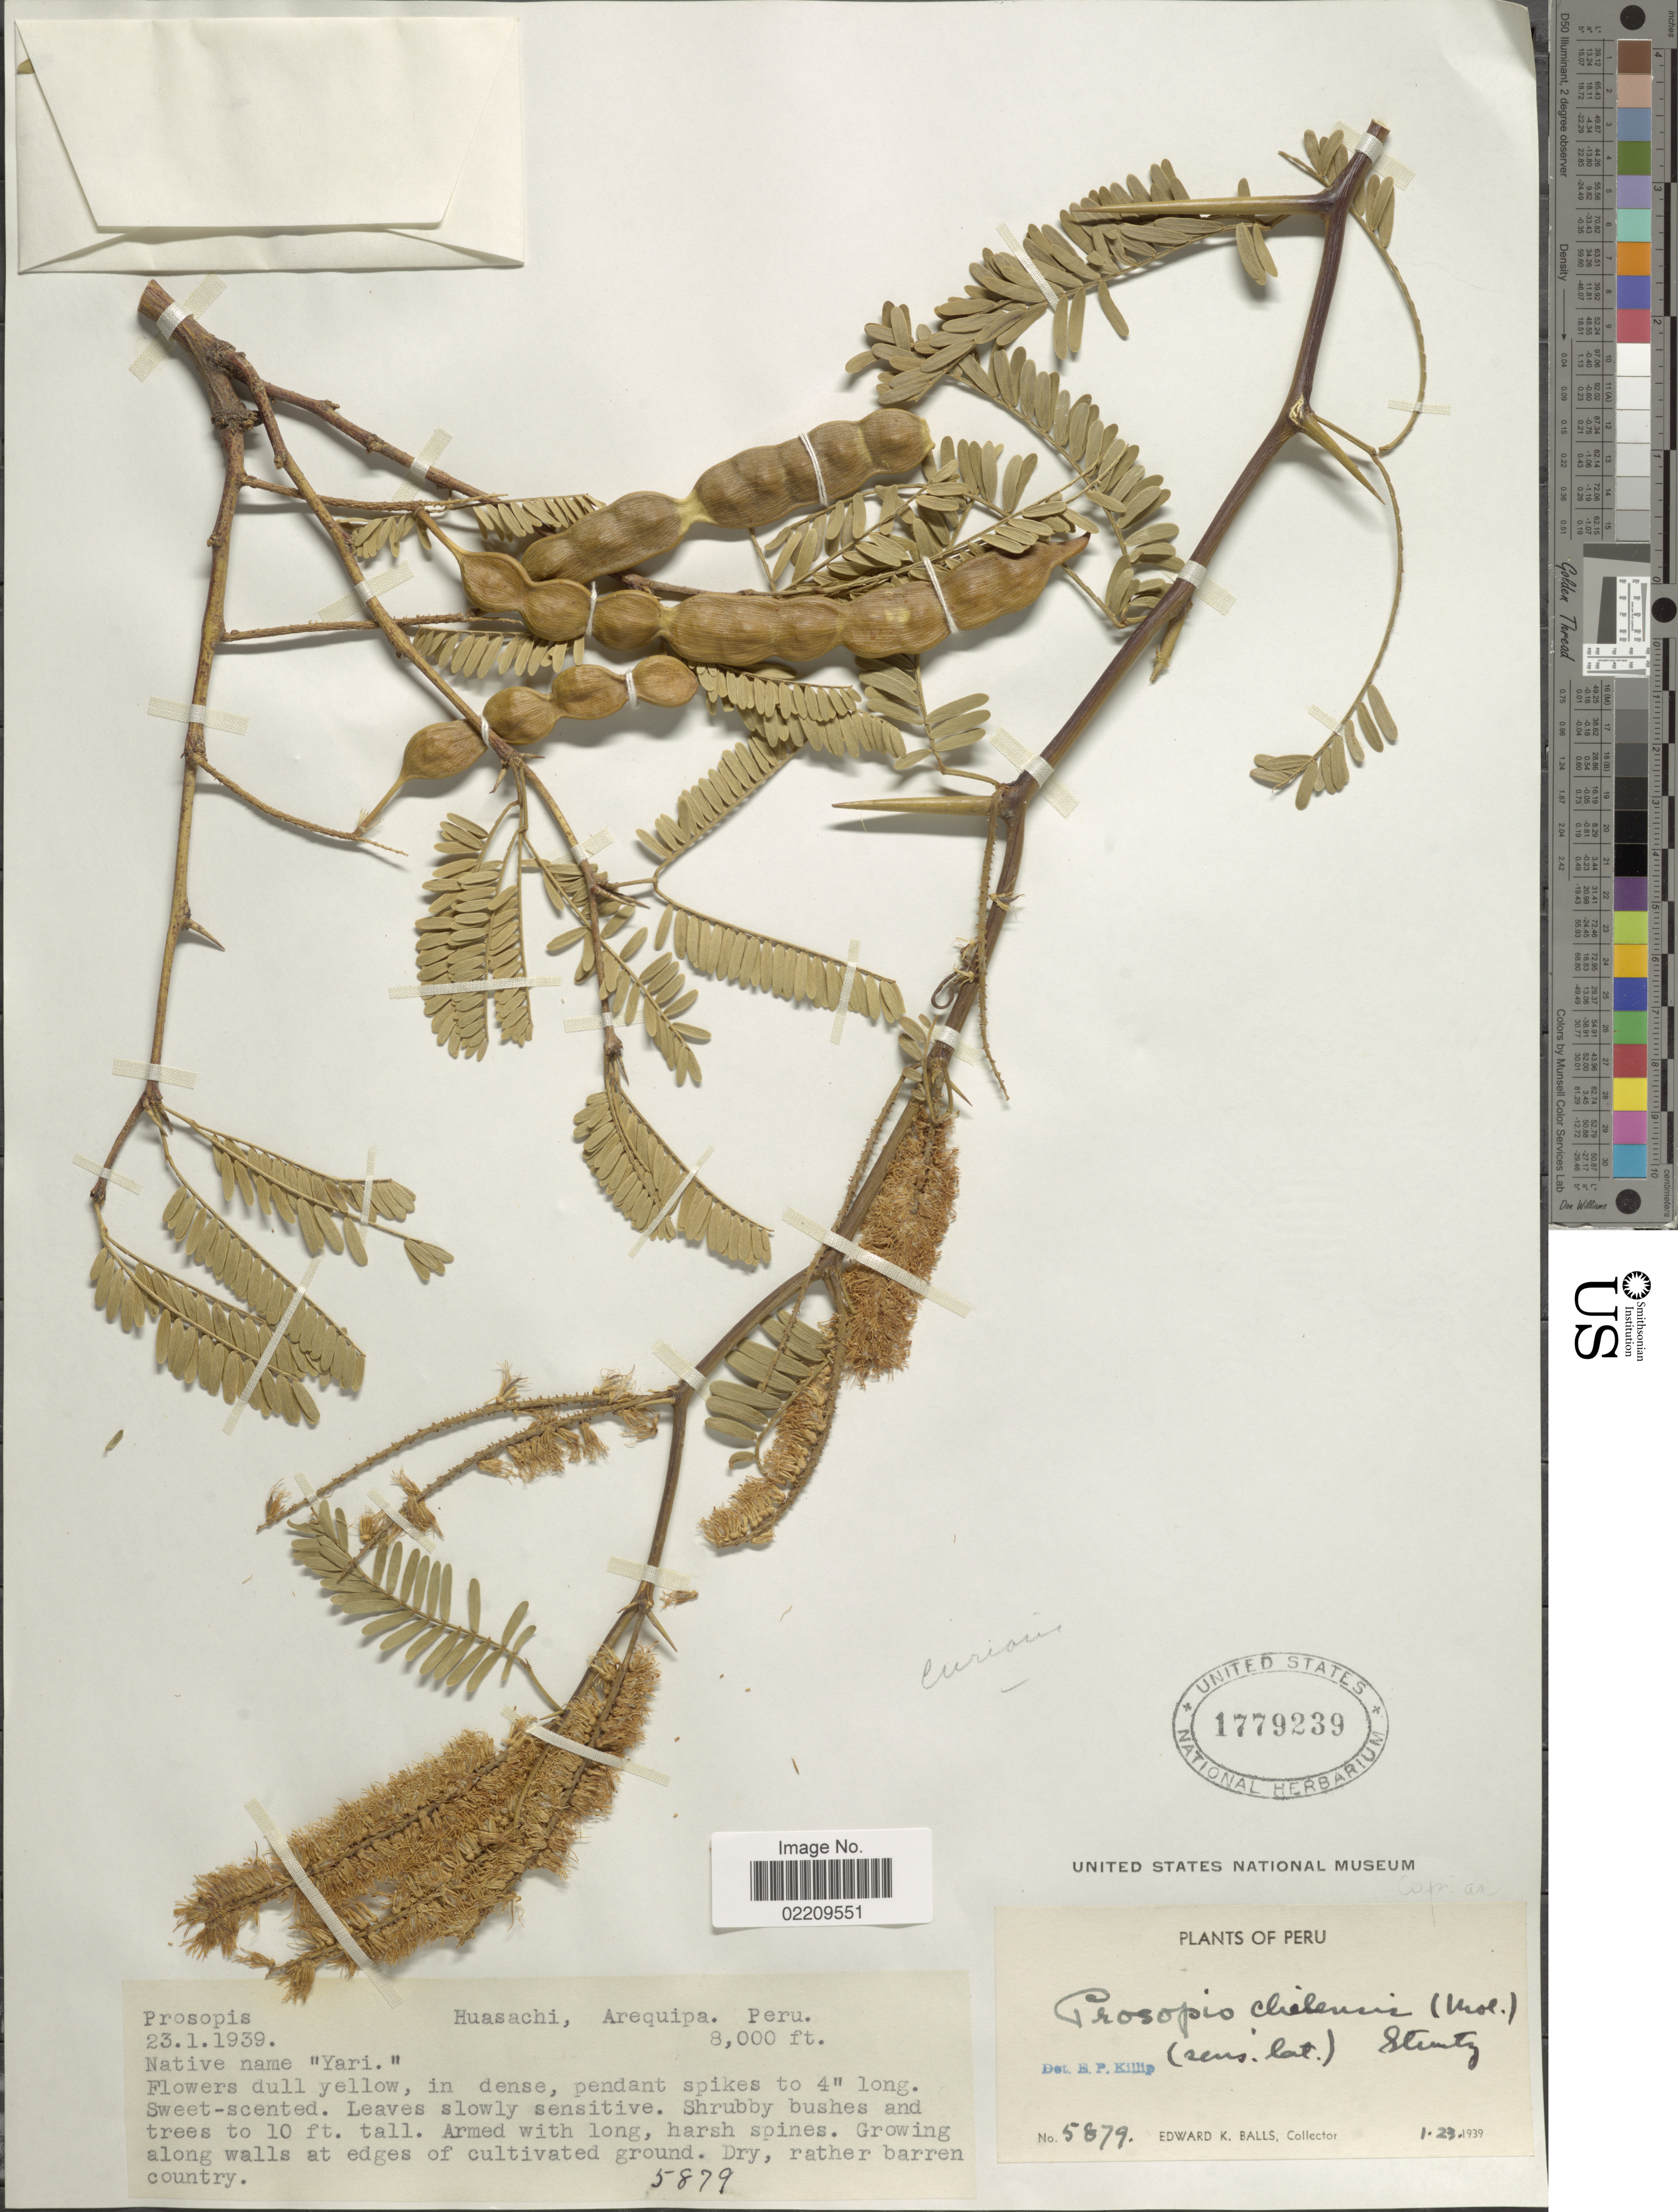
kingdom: Plantae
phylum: Tracheophyta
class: Magnoliopsida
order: Fabales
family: Fabaceae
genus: Neltuma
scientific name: Neltuma sp.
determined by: Strong, Mark T., (BOT), Smithsonian Institution - National Museum of Natural History (UNITED STATES)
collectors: E. K. Balls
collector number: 5879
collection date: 1939-01-23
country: Peru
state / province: Arequipa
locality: Huasachi. Growing along walls at edges of cultivated ground.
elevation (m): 2438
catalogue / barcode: US 1779239